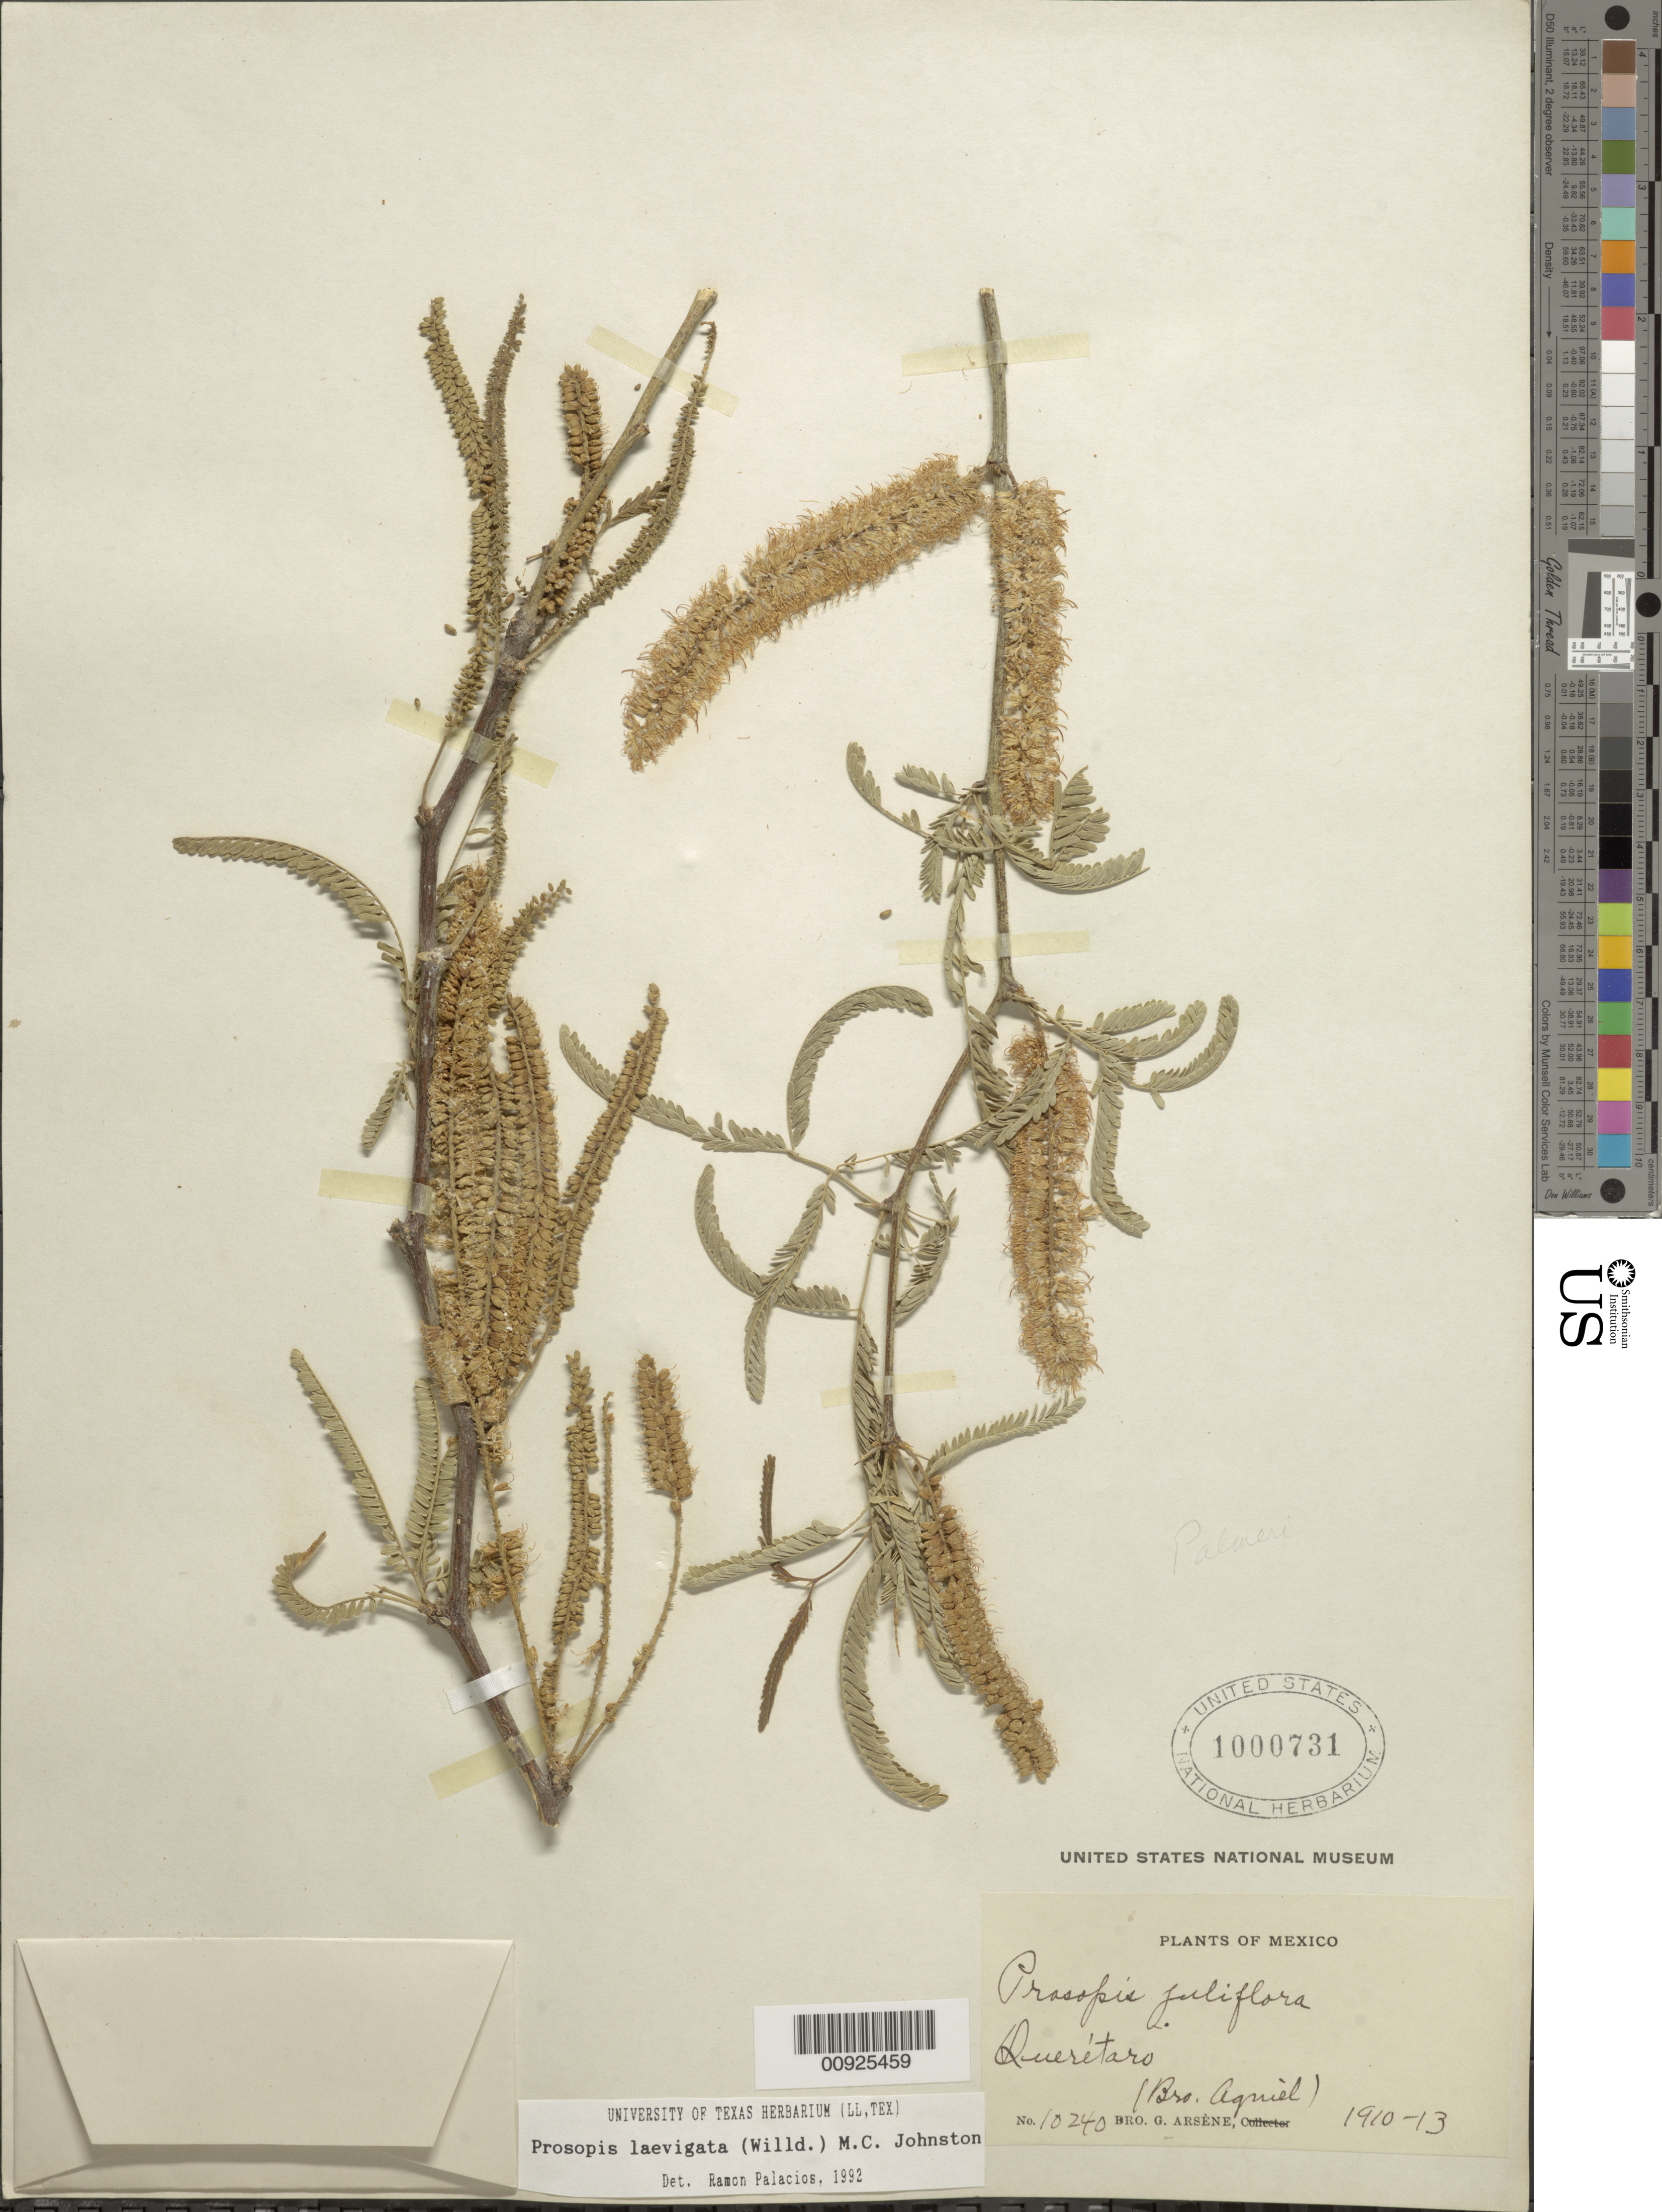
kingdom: Plantae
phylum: Tracheophyta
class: Magnoliopsida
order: Fabales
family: Fabaceae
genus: Neltuma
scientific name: Neltuma laevigata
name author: (Humb. & Bonpl. ex Willd.) Britton & Rose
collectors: Bro. Agniel & Bro. G. Arsène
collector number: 10240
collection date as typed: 1910 to -- --- 1913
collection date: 1910/1913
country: Mexico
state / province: Querétaro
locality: Querétaro.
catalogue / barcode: US 1000731